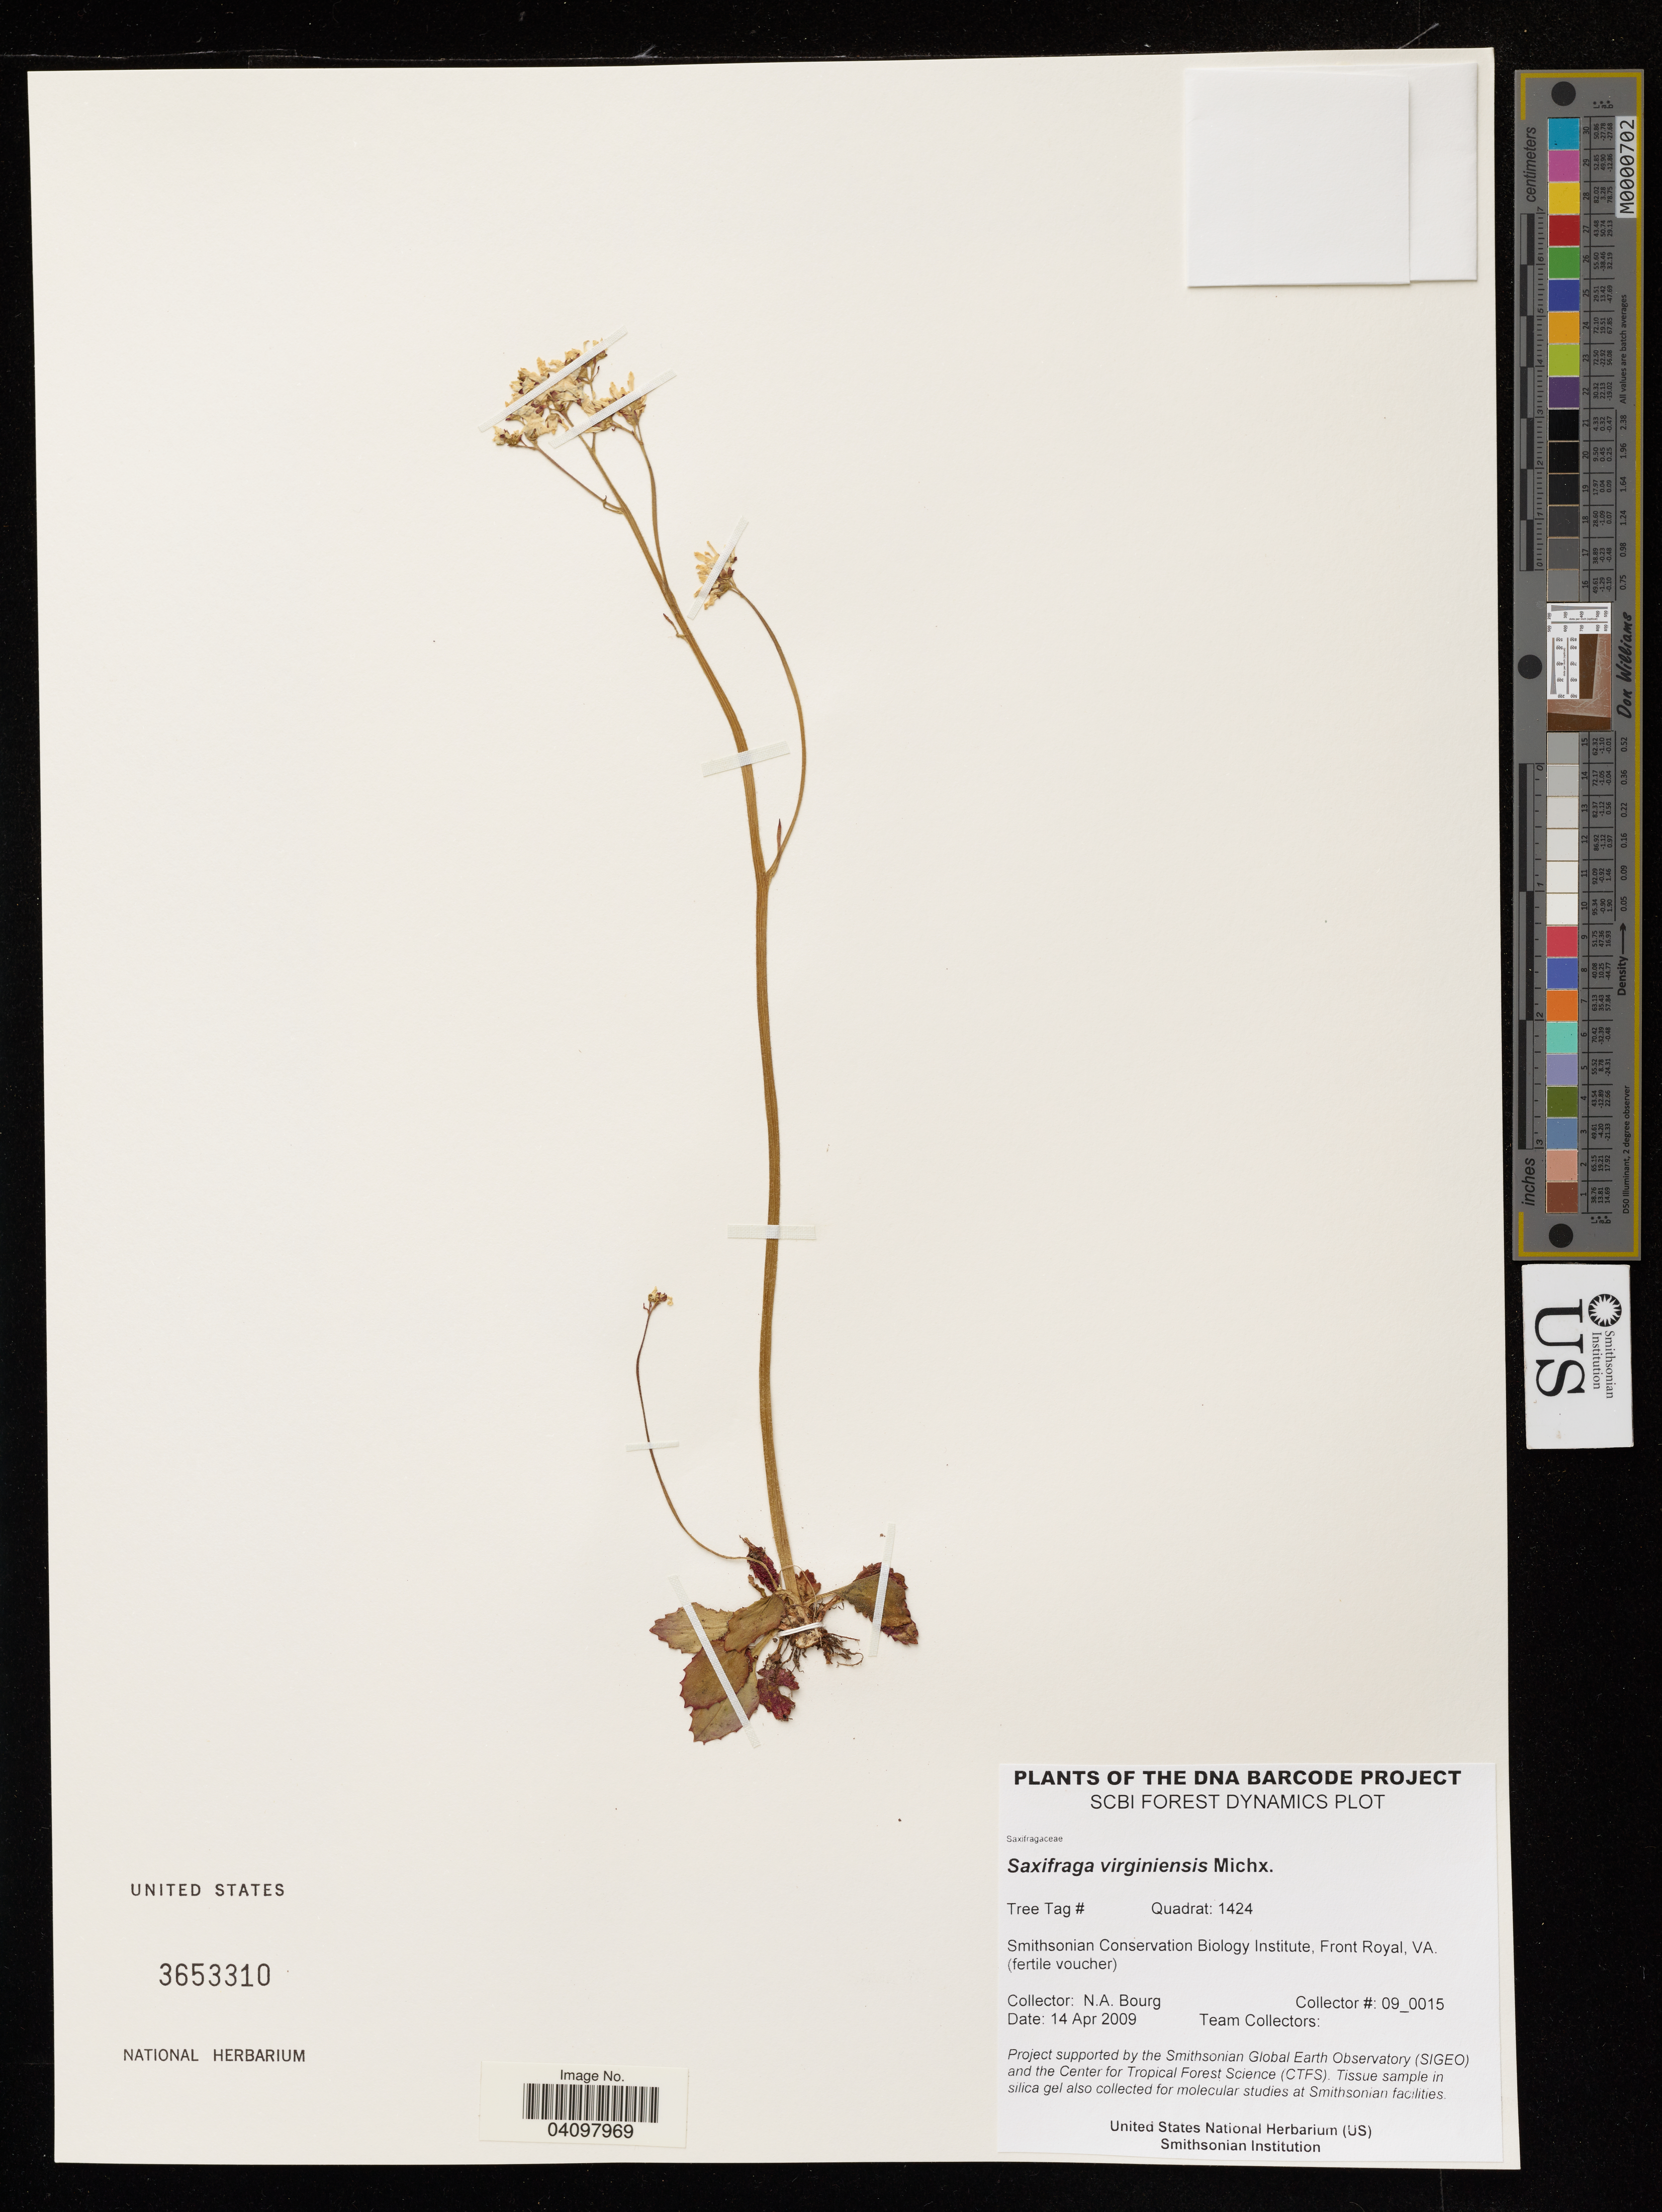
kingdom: Plantae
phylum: Tracheophyta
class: Magnoliopsida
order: Saxifragales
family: Saxifragaceae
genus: Saxifraga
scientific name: Saxifraga virginiensis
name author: Michx.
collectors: N. A. Bourg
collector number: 09_0015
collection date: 2009-04-14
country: United States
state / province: Virginia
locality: Smithsonian Conservation Biology Institute, Front Royal.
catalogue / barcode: US 3653310